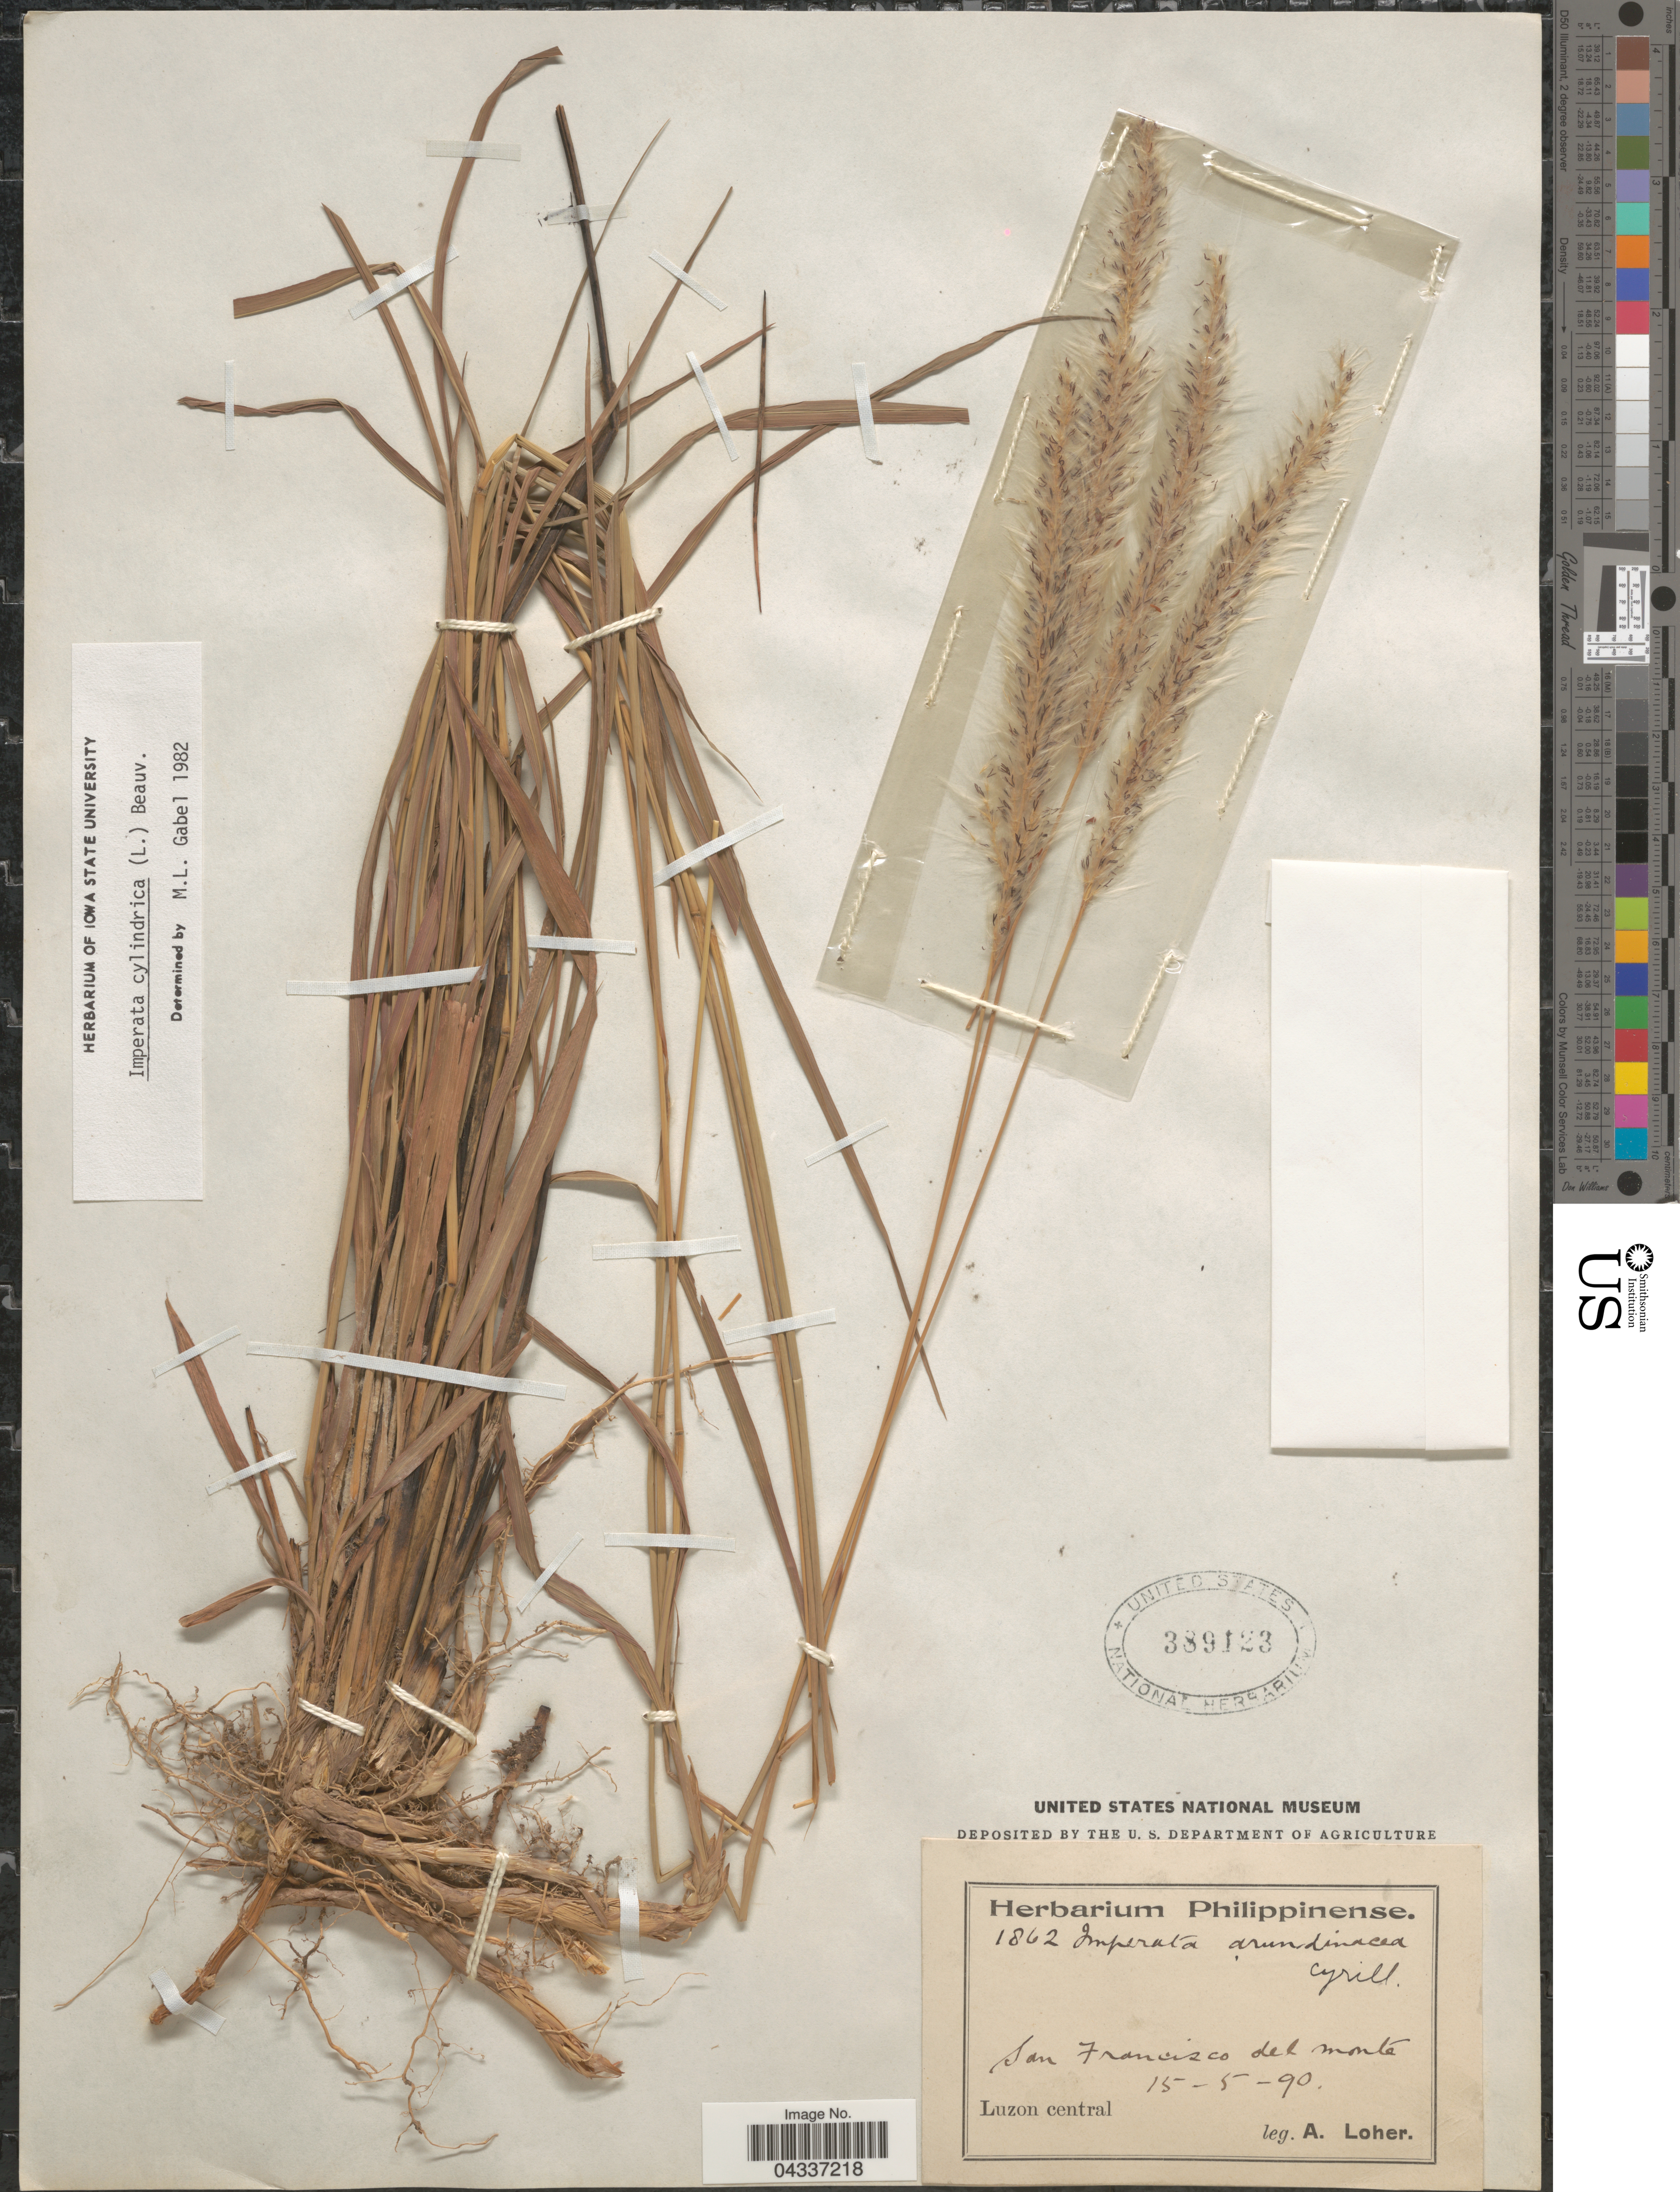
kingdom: Plantae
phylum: Tracheophyta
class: Liliopsida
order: Poales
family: Poaceae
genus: Imperata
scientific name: Imperata cylindrica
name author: (L.) P. Beauv.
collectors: A. Loher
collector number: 1862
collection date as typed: Transcribed d/m/y: 15/5/90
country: Philippines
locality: San Francisco del monte. Luzon central.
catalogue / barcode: US 389123